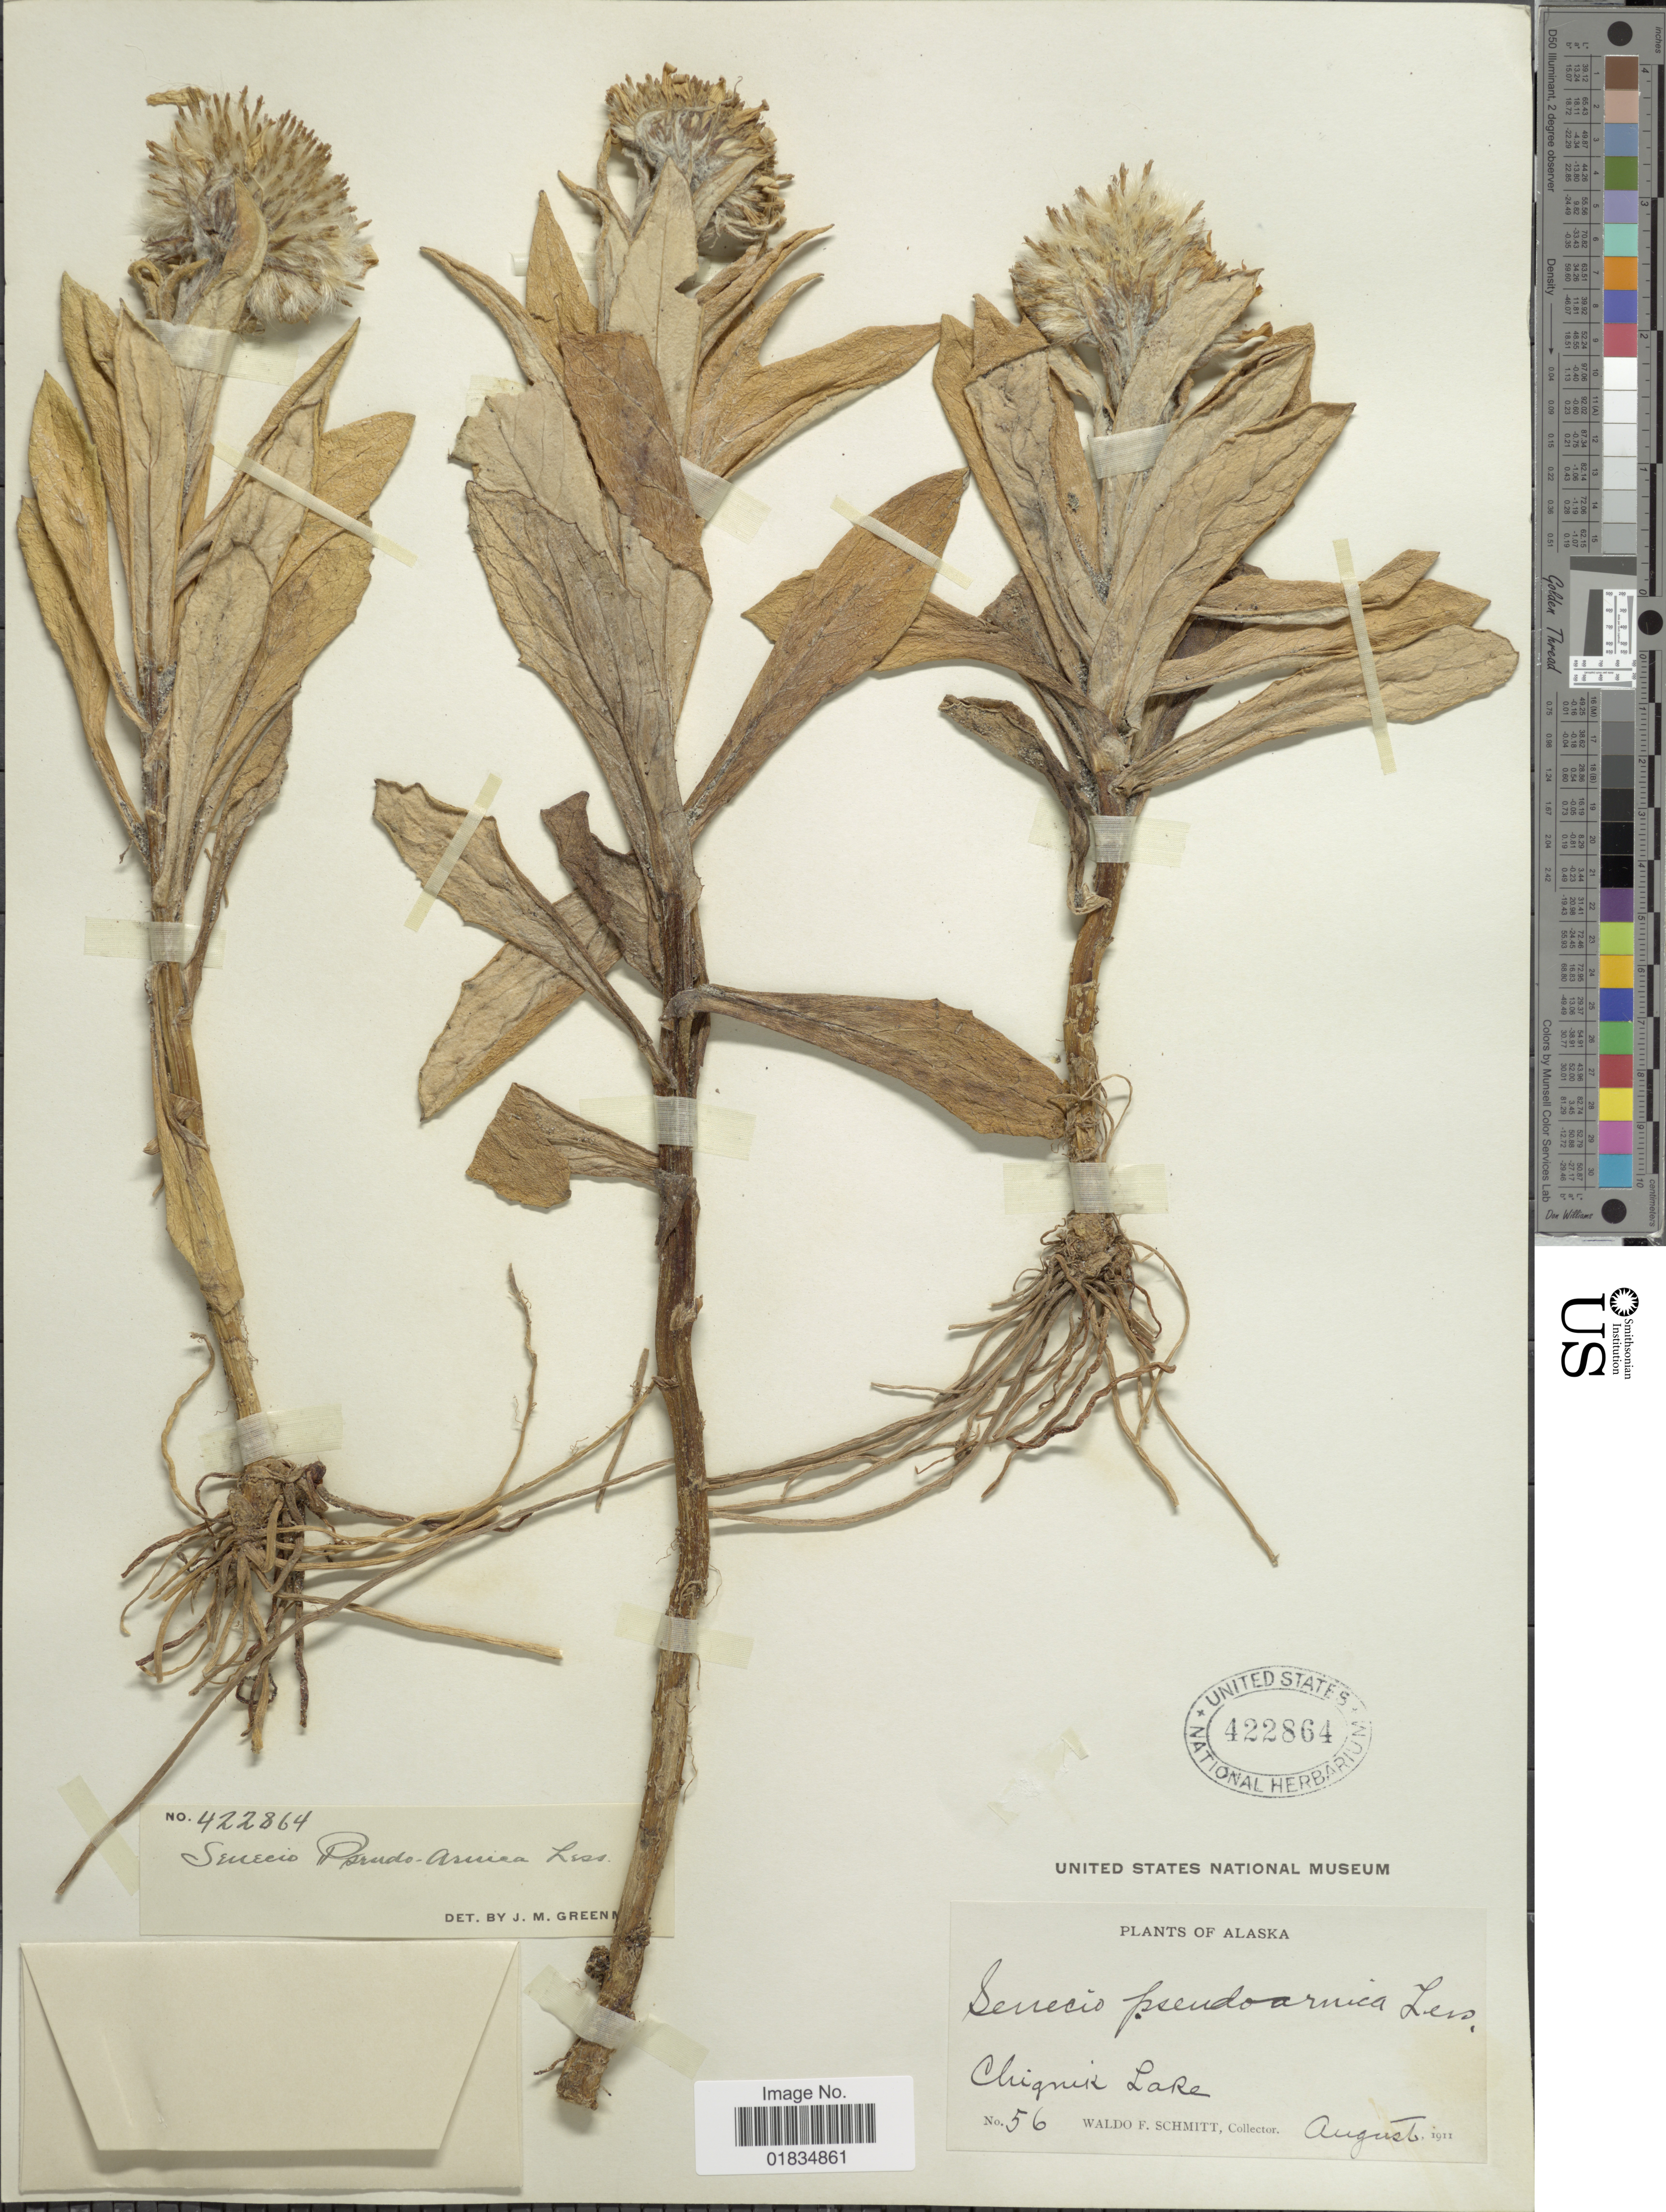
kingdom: Plantae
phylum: Tracheophyta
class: Magnoliopsida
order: Asterales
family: Asteraceae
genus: Senecio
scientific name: Senecio pseudo-elegans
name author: Less.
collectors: W. L. Schmitt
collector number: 56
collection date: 1911-08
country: United States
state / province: Alaska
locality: Chignik Lake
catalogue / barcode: US 422864